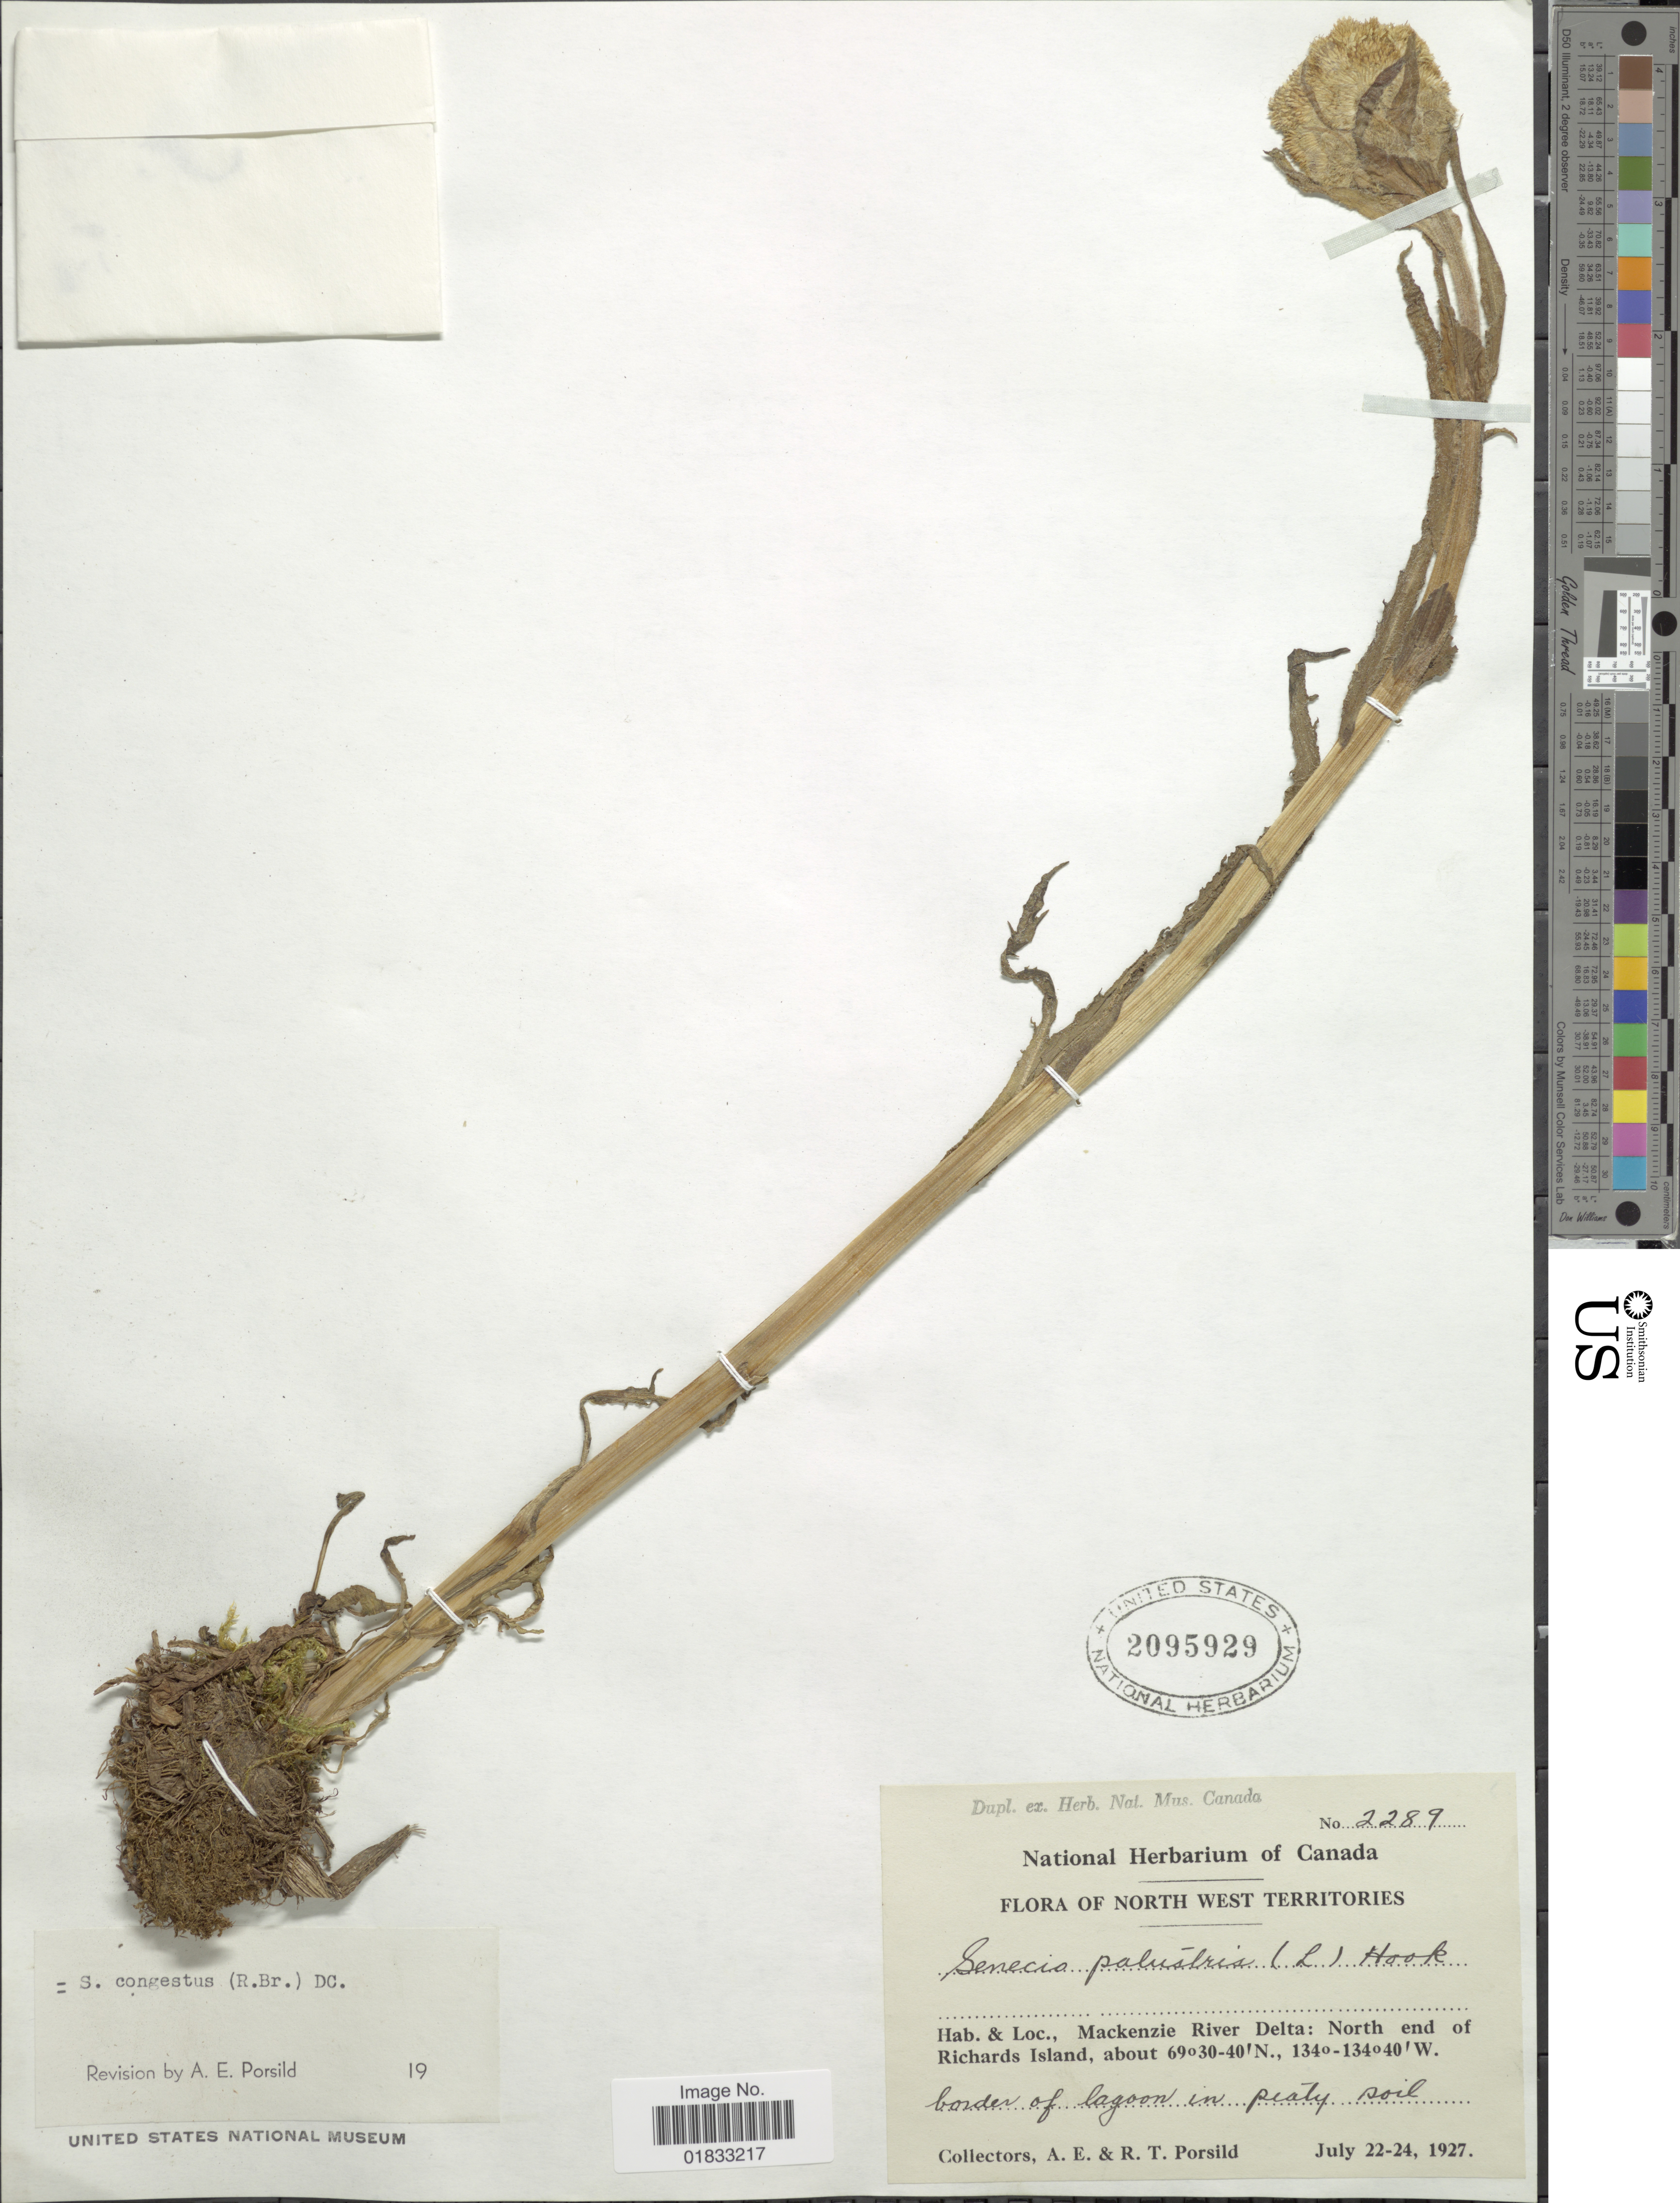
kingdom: Plantae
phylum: Tracheophyta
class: Magnoliopsida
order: Asterales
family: Asteraceae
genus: Tephroseris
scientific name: Tephroseris palustris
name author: (L.) Rchb.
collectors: A. E. Porsild & R. T. Porsild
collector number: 2289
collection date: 1927-07-22/1927-07-24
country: Canada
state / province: Northwest Territories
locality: Mackenzie River Delta: North end of Richards Island, border of lagoon in peaty soil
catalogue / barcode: US 2095929